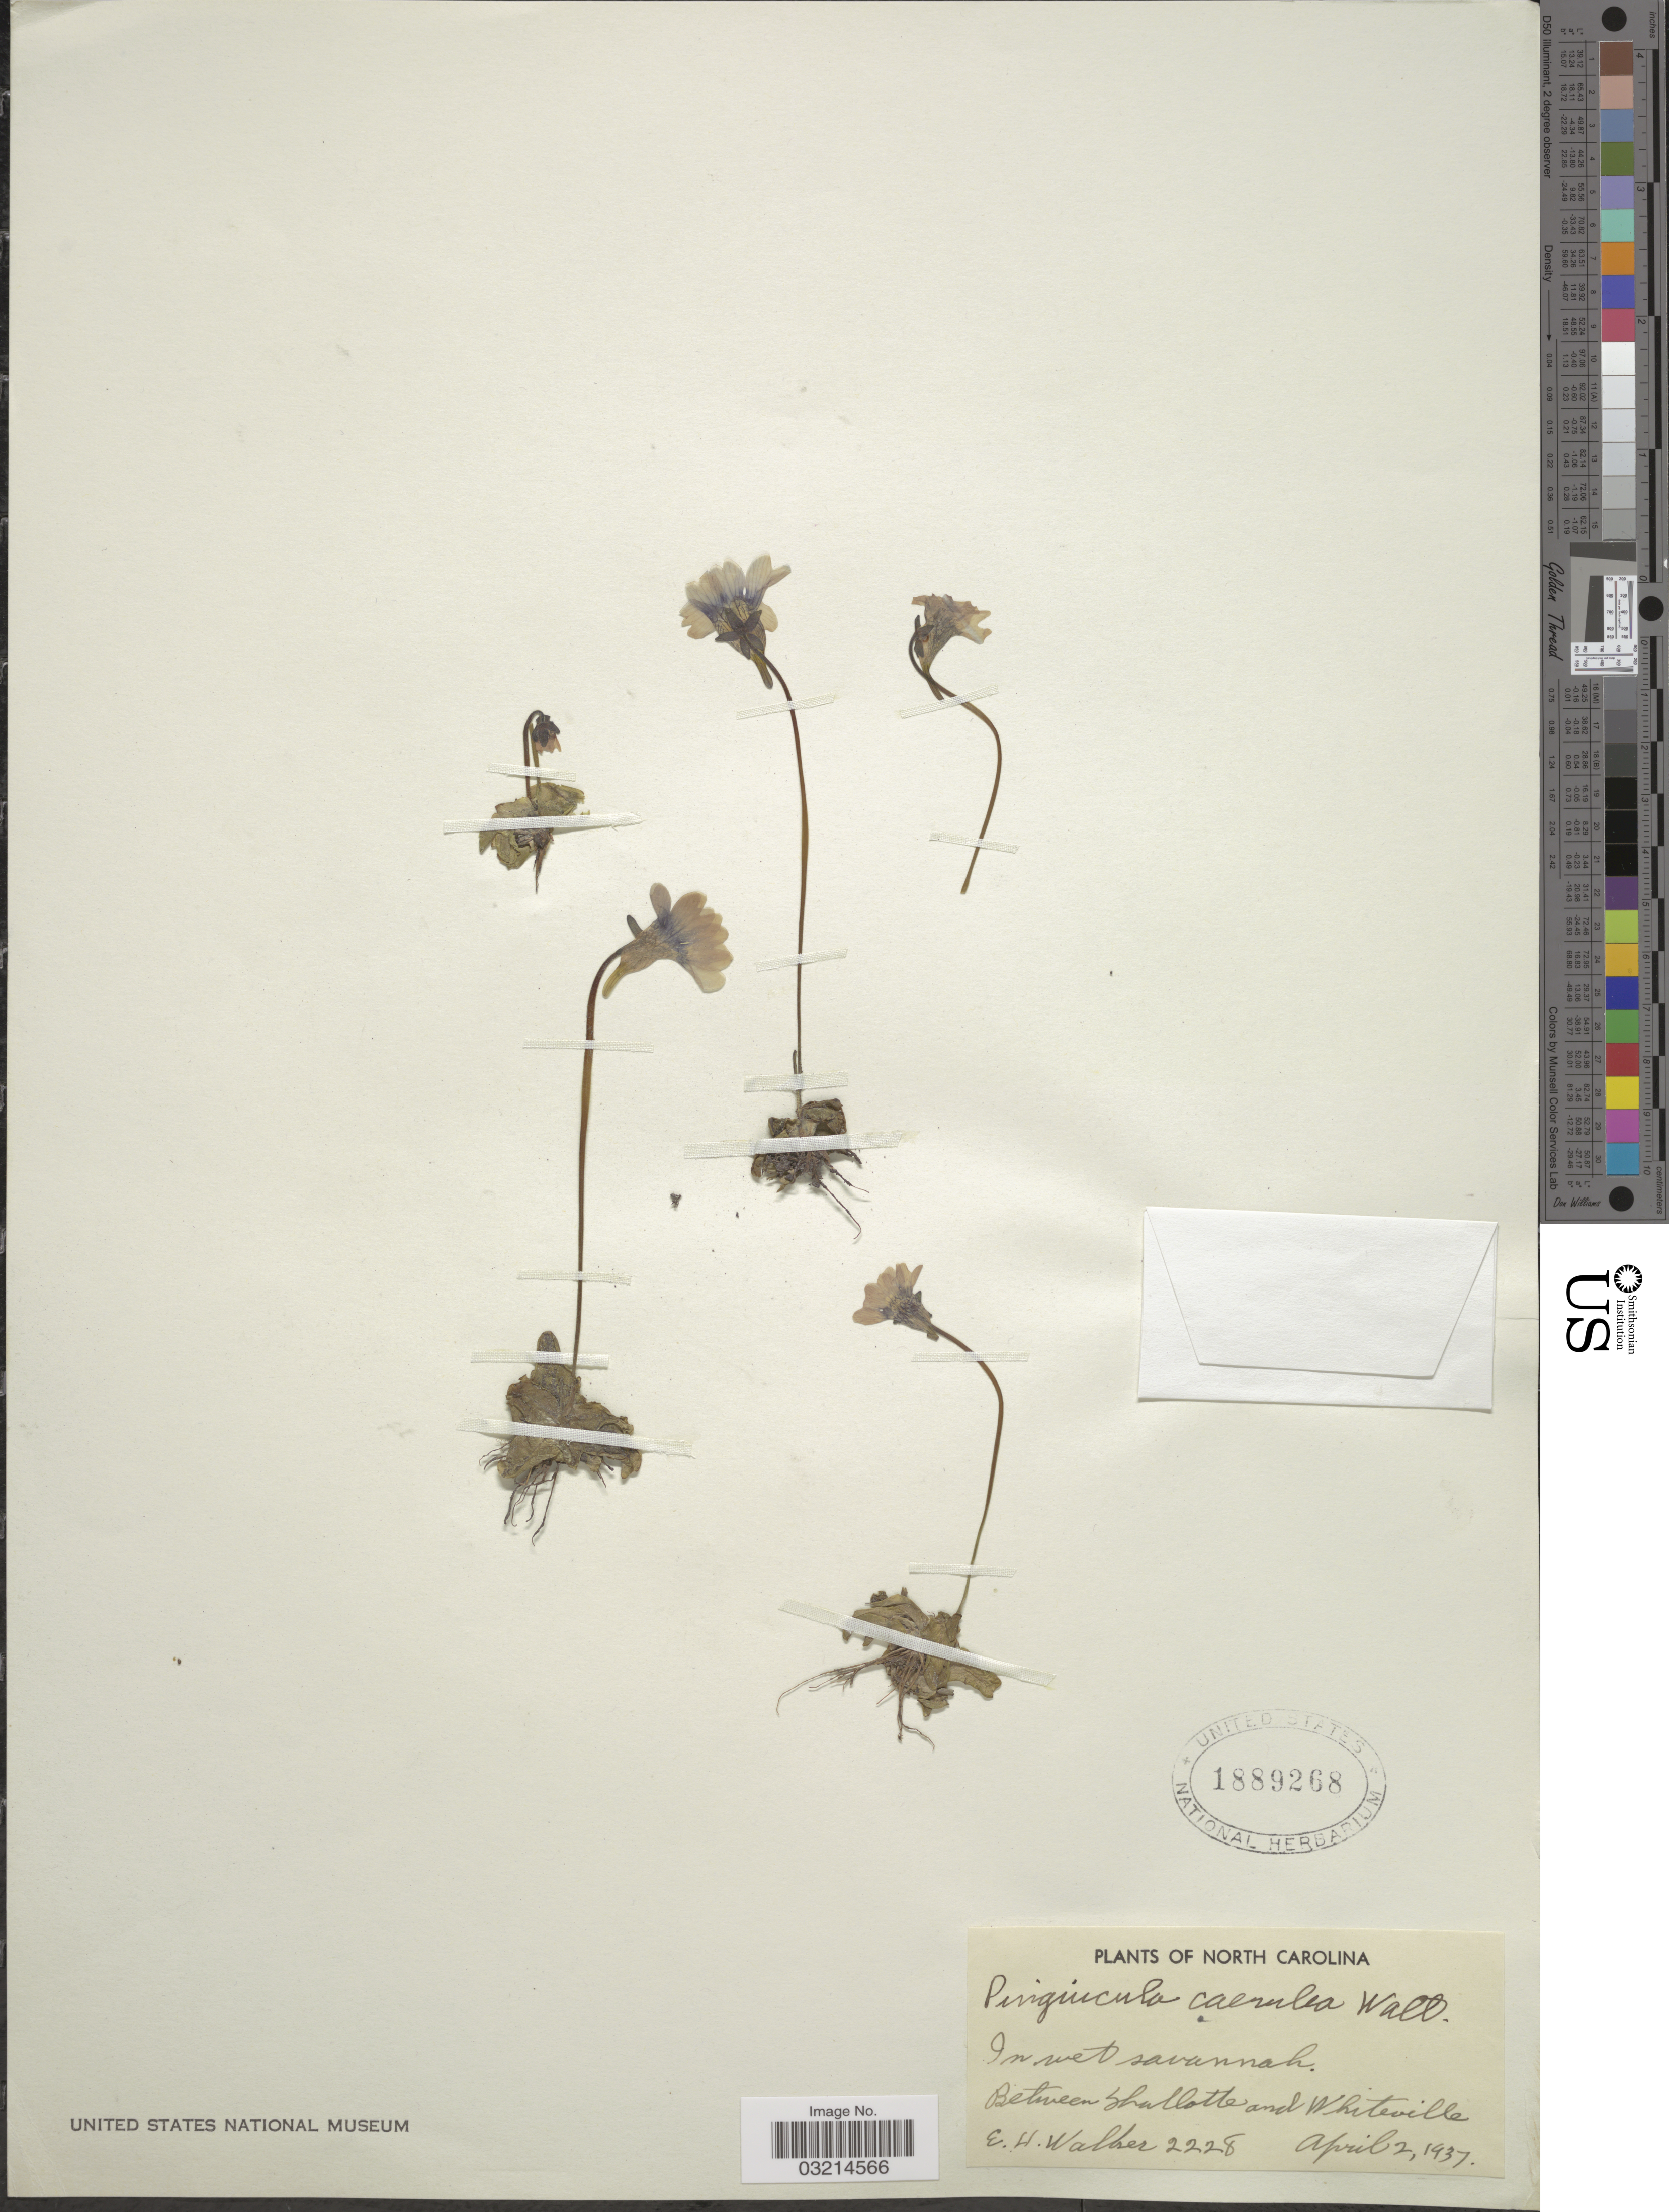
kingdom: Plantae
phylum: Tracheophyta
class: Magnoliopsida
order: Lamiales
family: Lentibulariaceae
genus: Pinguicula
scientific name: Pinguicula caerulea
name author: Walter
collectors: E. H. Walker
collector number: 2228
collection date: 1937-04-02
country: United States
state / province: North Carolina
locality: Between Shallotte and Whiteville.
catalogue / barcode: US 1889268